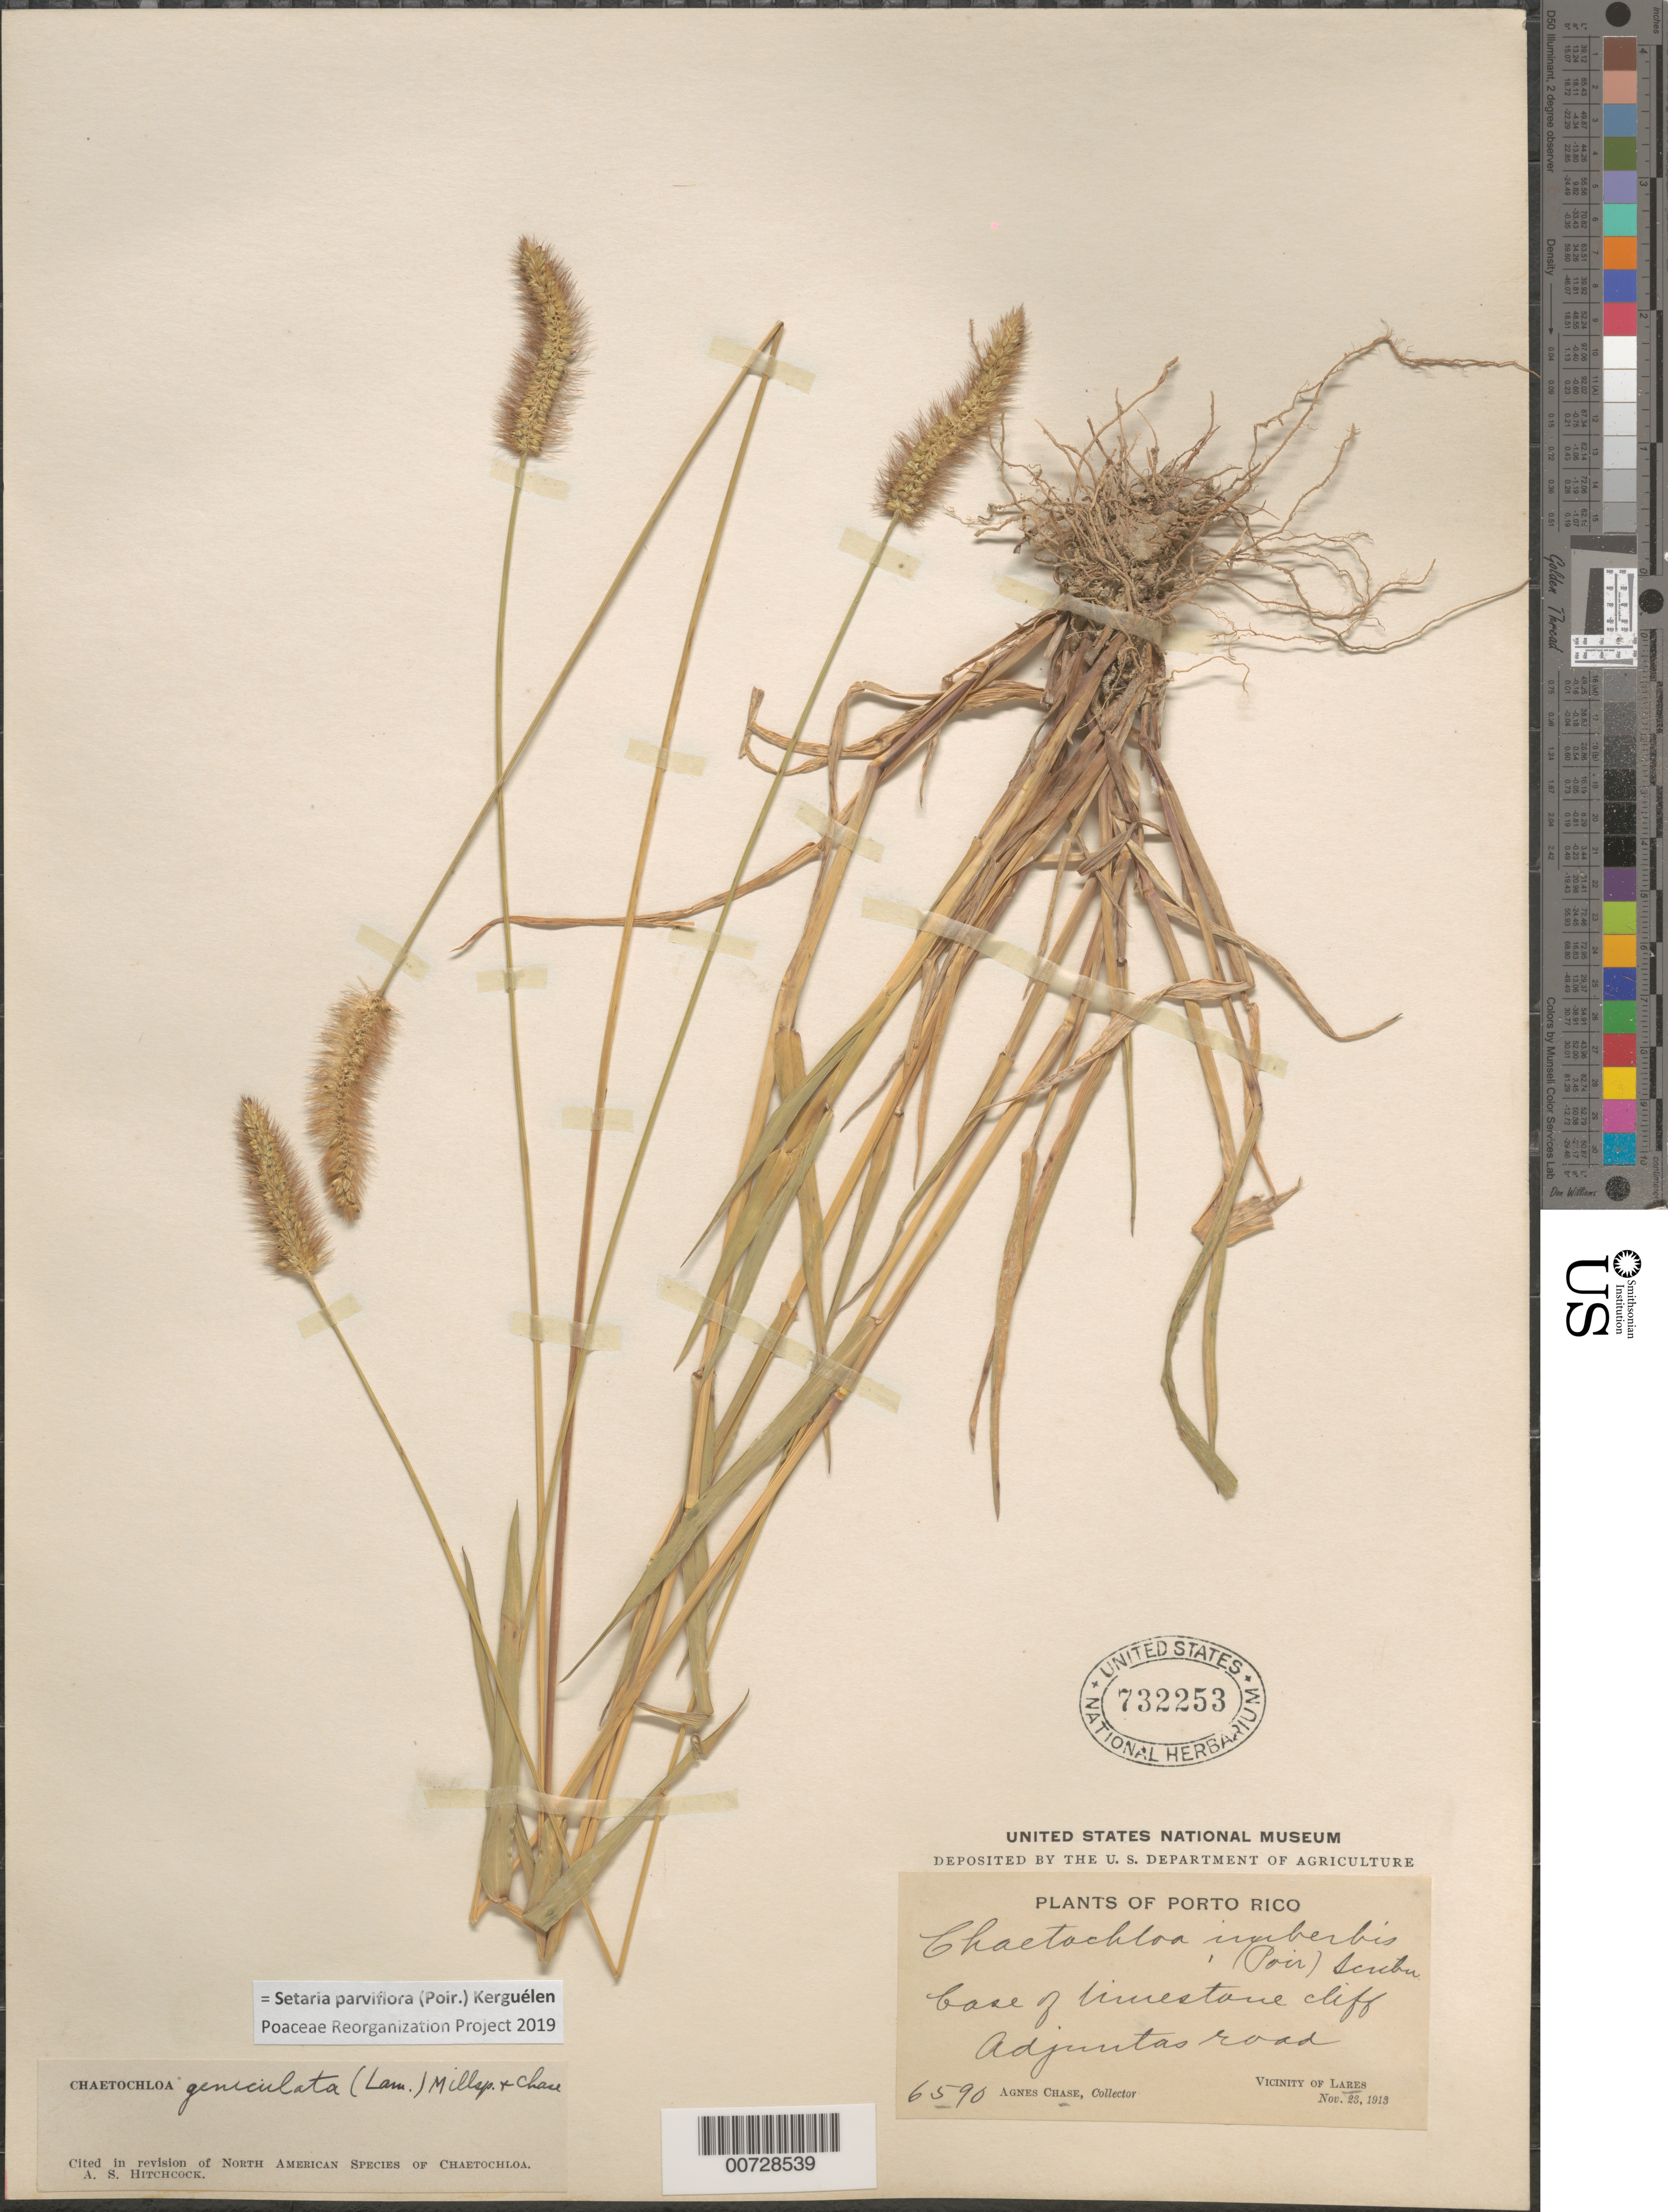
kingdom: Plantae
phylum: Tracheophyta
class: Liliopsida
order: Poales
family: Poaceae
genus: Setaria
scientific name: Setaria parviflora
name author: (Poir.) Kerguélen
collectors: A. Chase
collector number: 6590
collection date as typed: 23 Nov 1913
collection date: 1913-11-23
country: Puerto Rico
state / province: Adjuntas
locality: Adjuntas road, Lares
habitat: Base of limestone cliff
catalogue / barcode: US 732253